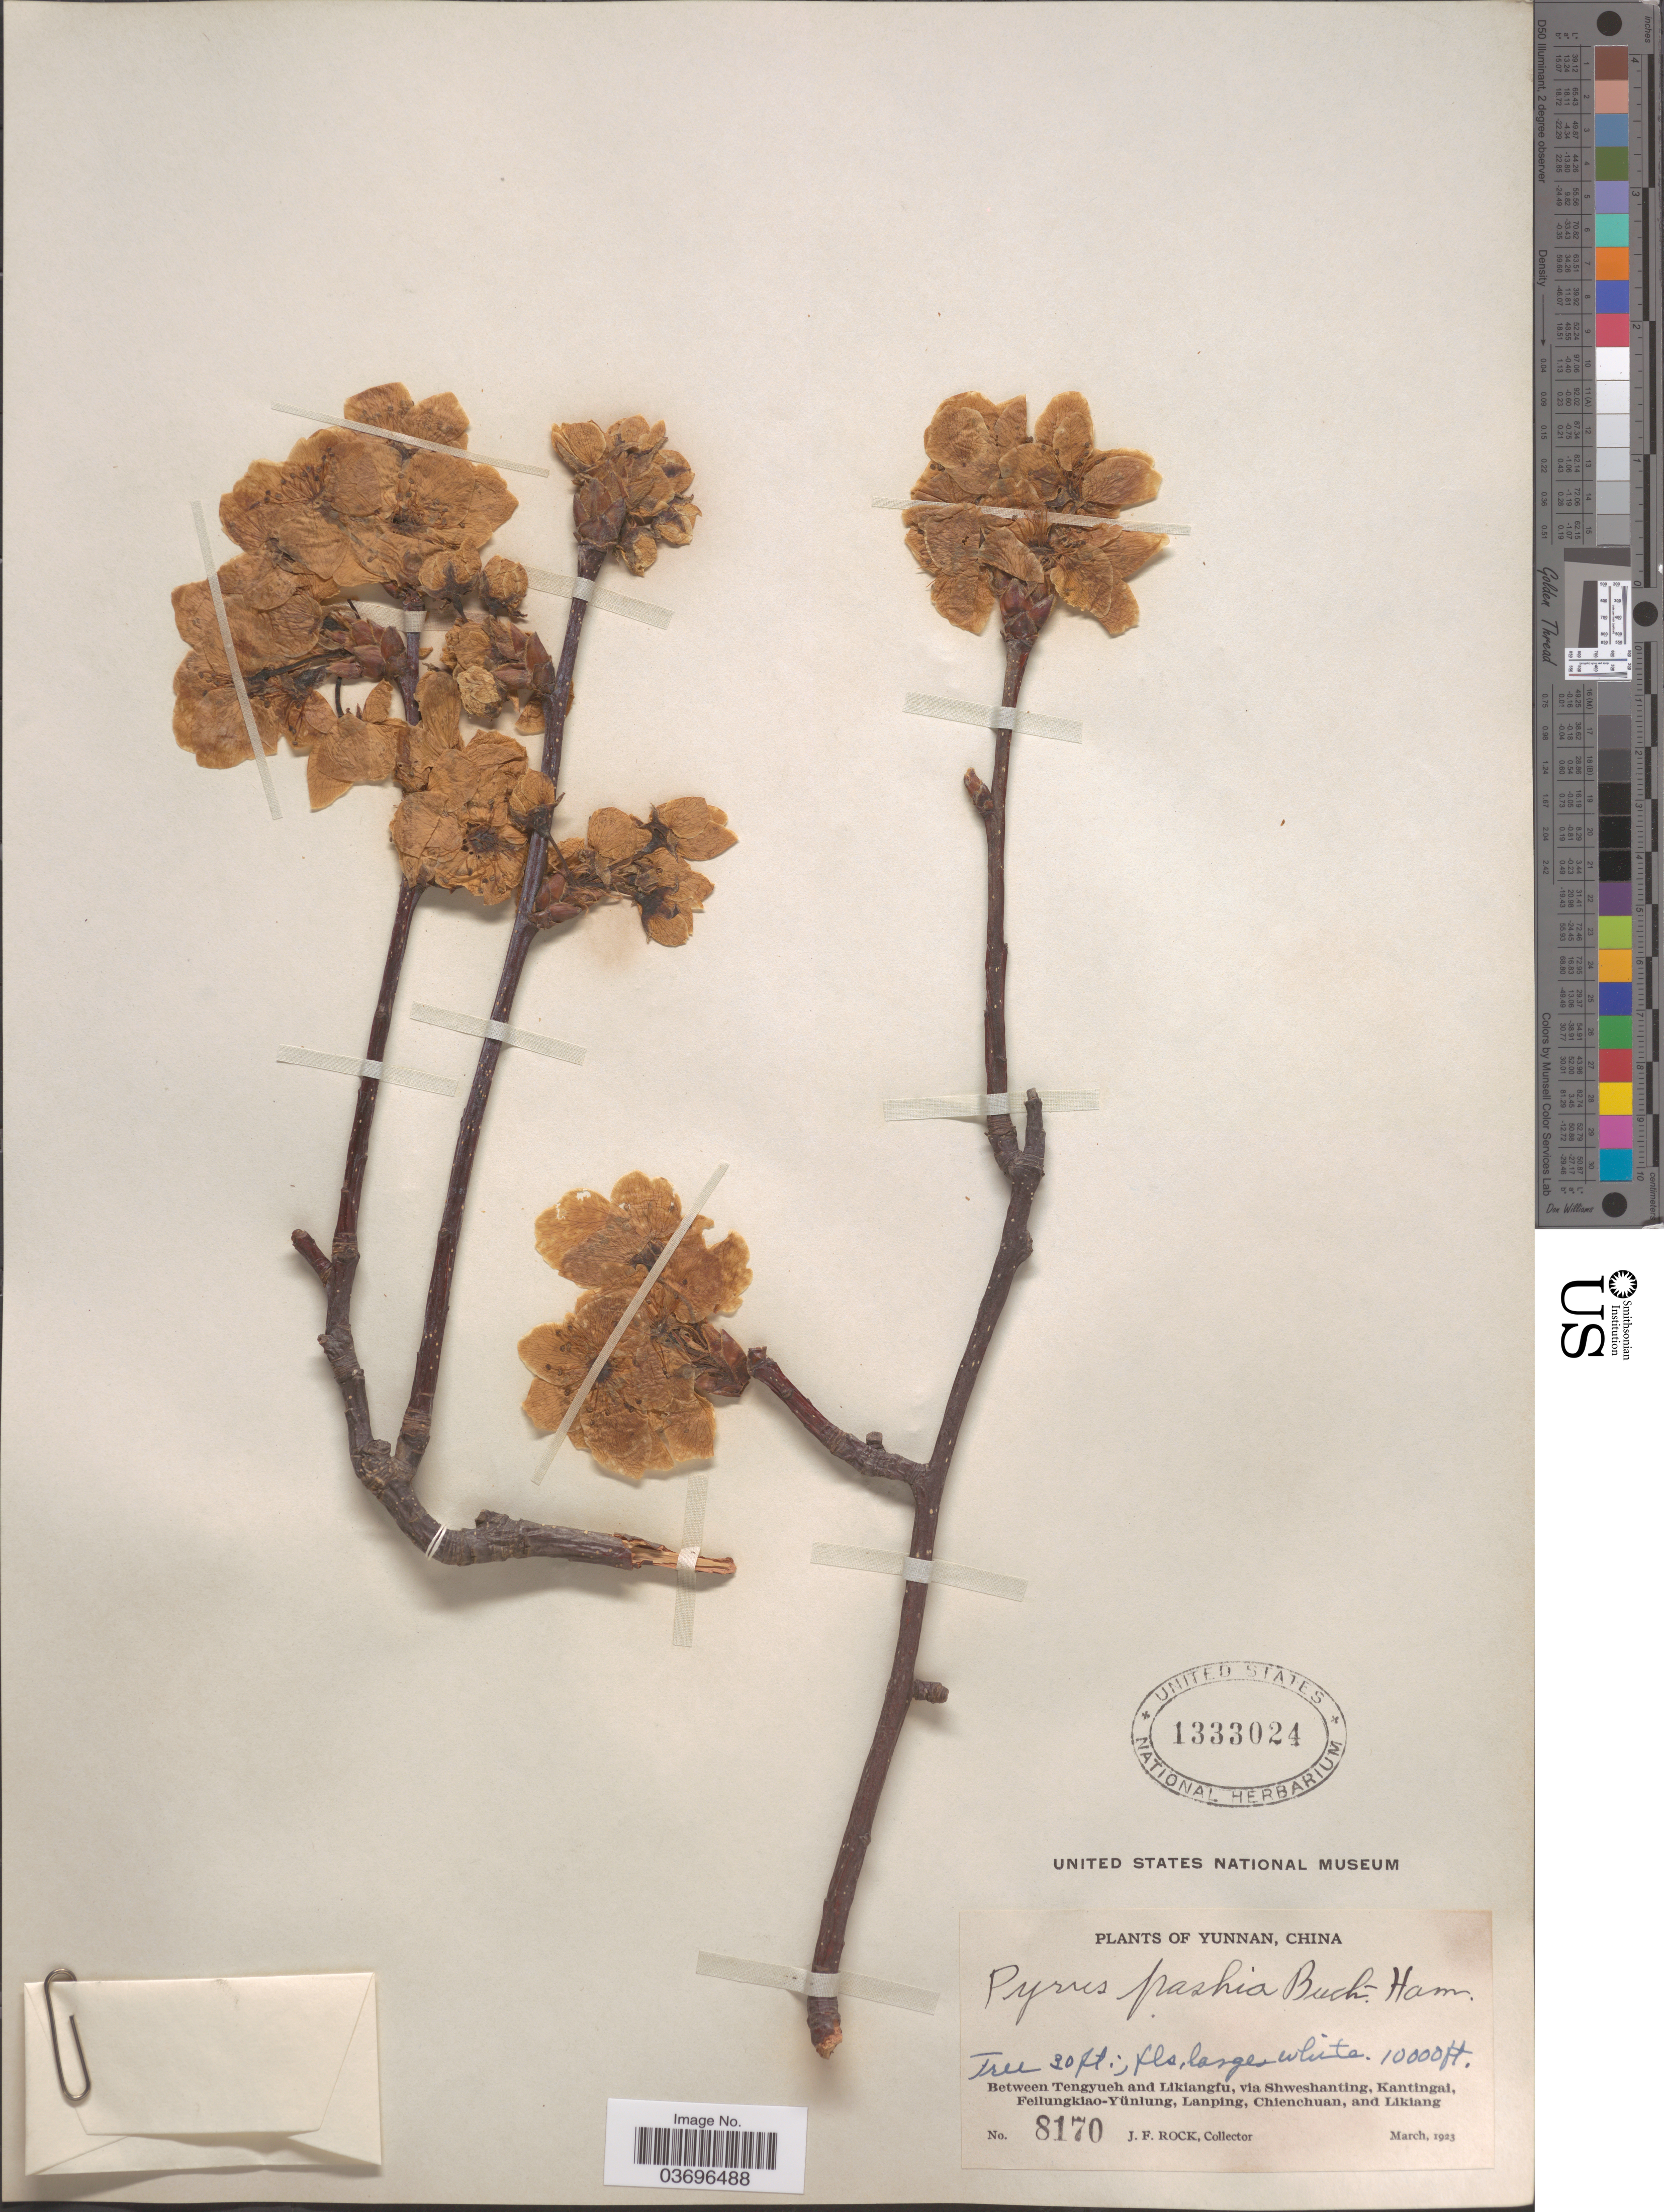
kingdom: Plantae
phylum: Tracheophyta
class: Magnoliopsida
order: Rosales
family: Rosaceae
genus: Pyrus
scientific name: Pyrus pashia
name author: Buch.-Ham. ex D. Don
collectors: J. Rock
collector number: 8170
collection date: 1923-03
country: China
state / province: Yunnan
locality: Between Tengyueh and Likiangfu, via Shweshanting, Kantingai, Feilungkiao-Yünlung, Lanping, Chienchuan, and Likiang.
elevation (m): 3048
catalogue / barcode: US 1333024